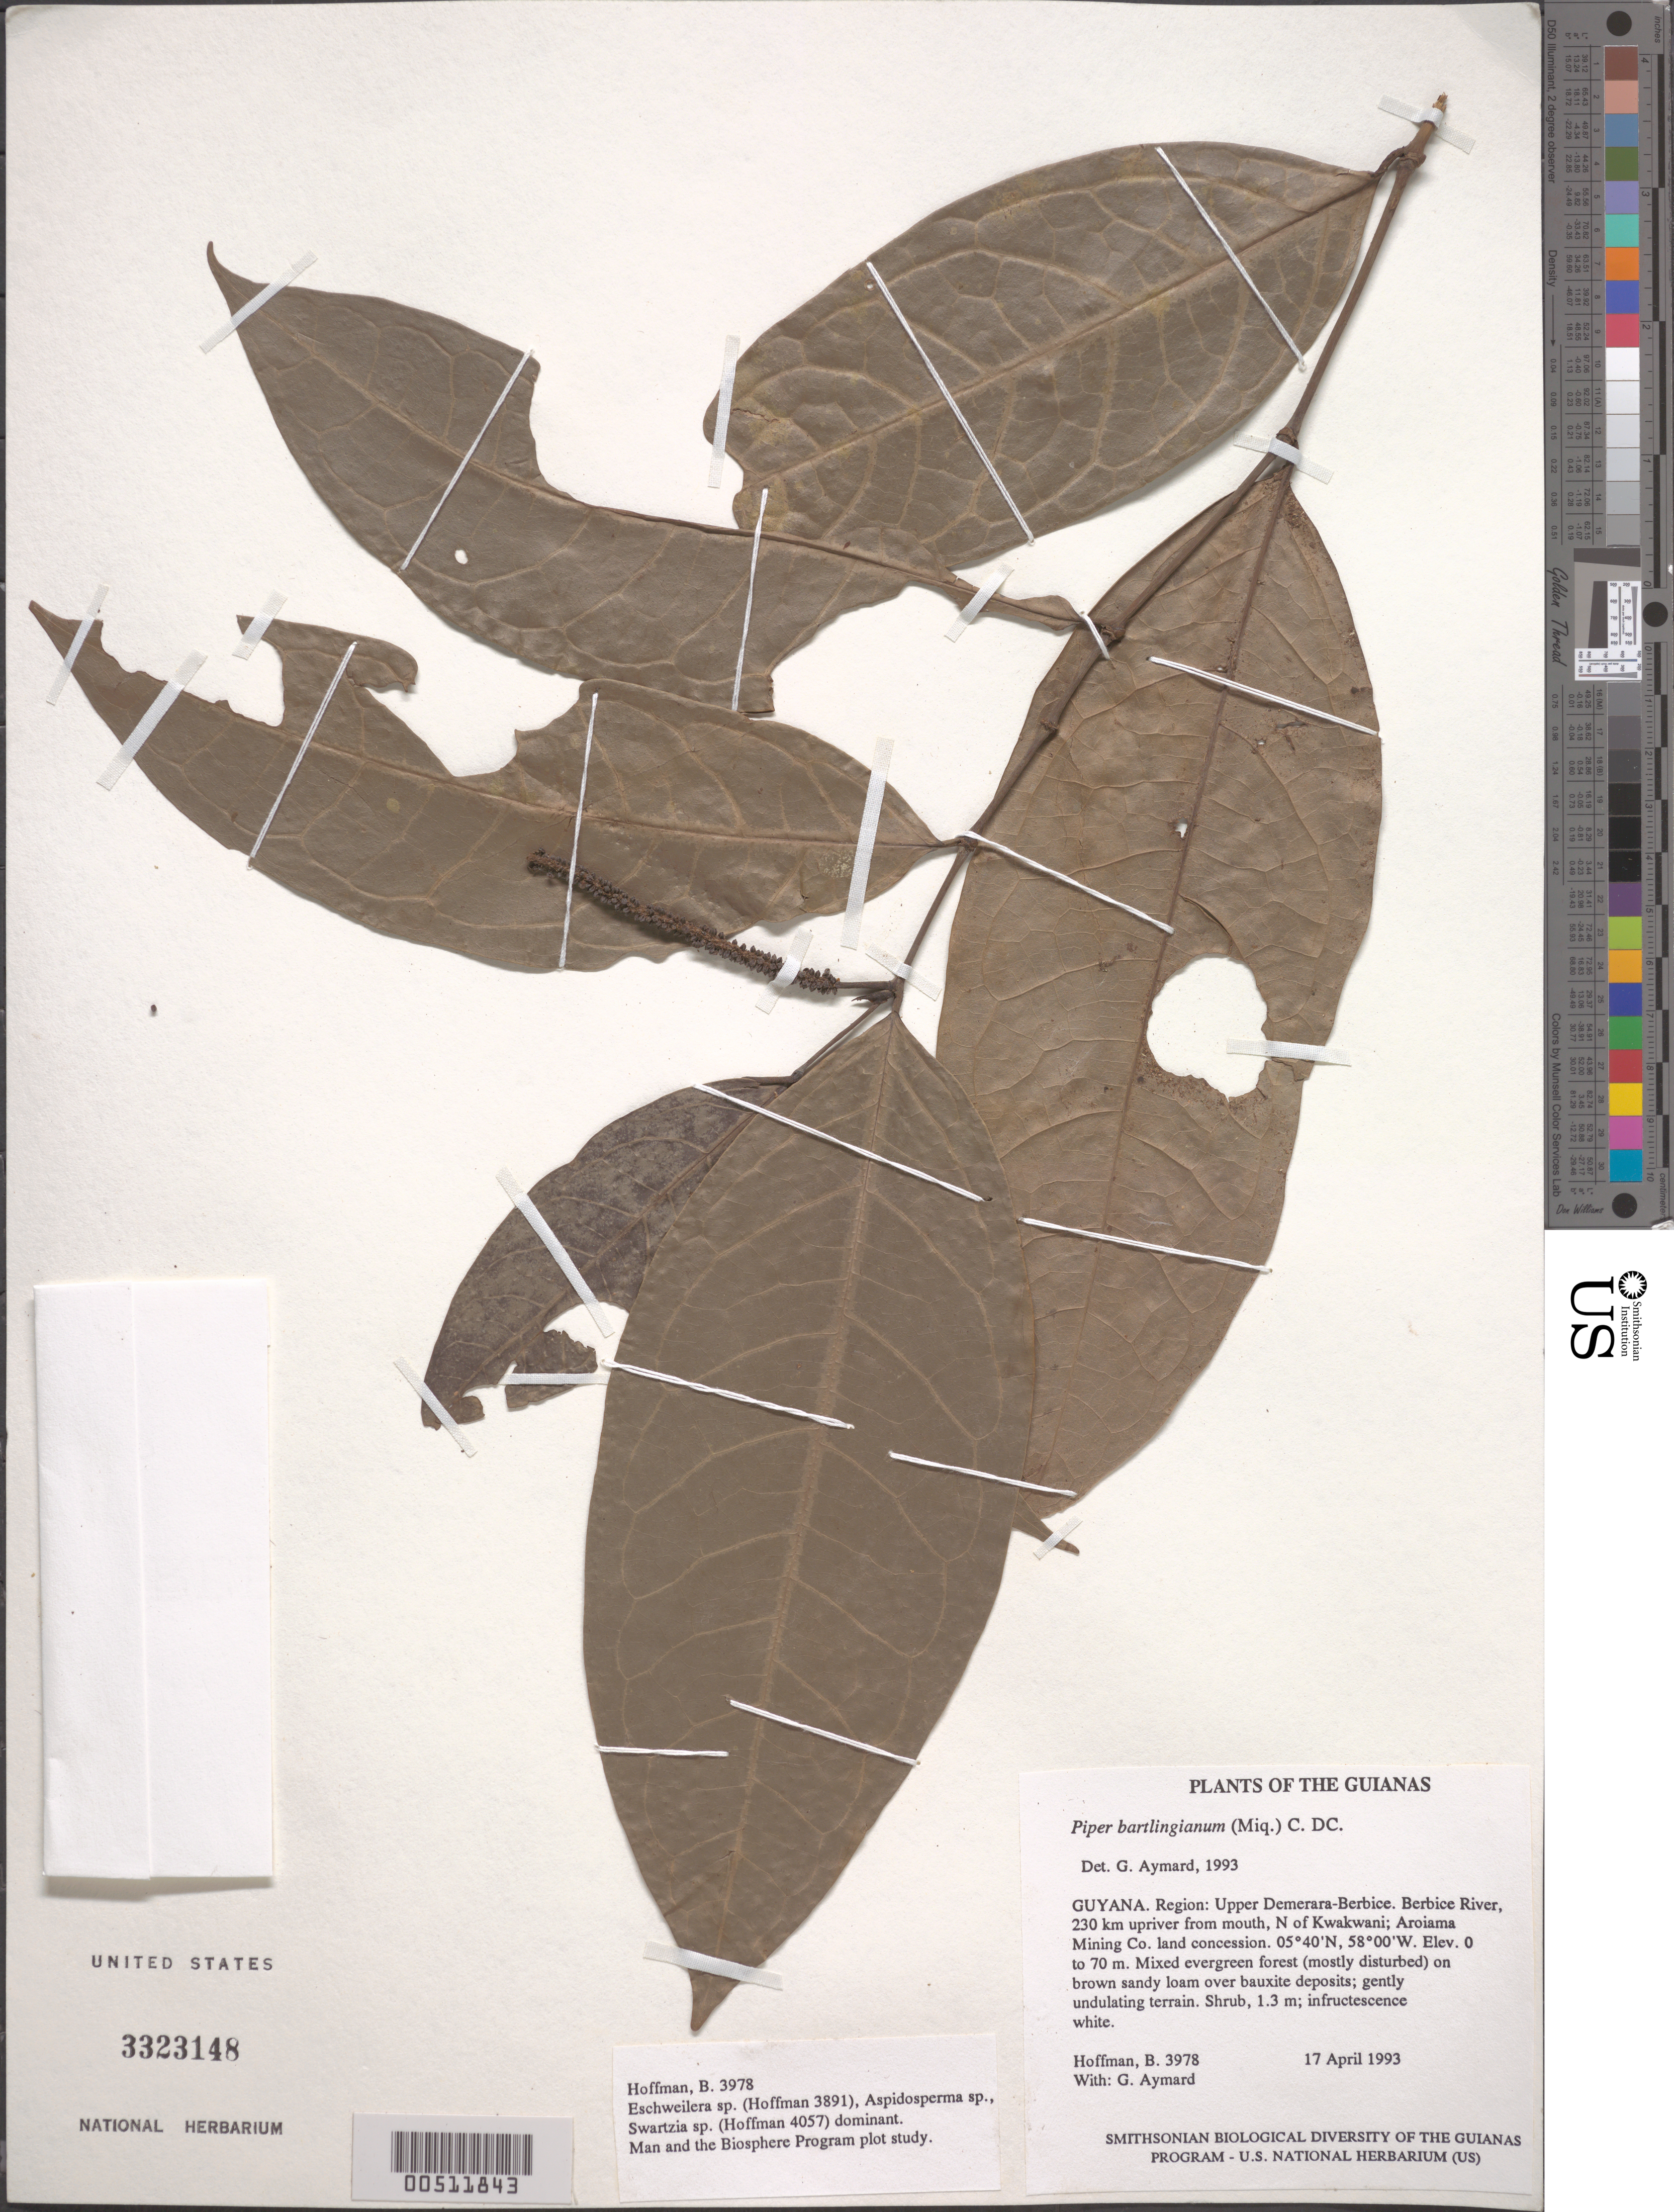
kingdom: Plantae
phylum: Tracheophyta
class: Magnoliopsida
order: Piperales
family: Piperaceae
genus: Piper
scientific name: Piper bartlingianum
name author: (Miq.) C. DC.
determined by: Aymard C., G. A., (PORT), Univ. Nac. Exp. de los Llanos Ezequiel Zamora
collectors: B. Hoffman & G. A. Aymard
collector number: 3978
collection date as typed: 17 April 1993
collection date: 1993-04-17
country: Guyana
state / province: U. Demerara-Berbice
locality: Berbice River, 230 km upriver from mouth, N of Kwakwani; Aroiama Mining Co. land concession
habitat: Mixed evergreen forest (mostly disturbed) on brown sandy loam over bauxite deposits; gently undulating terrain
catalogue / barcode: US 3323148